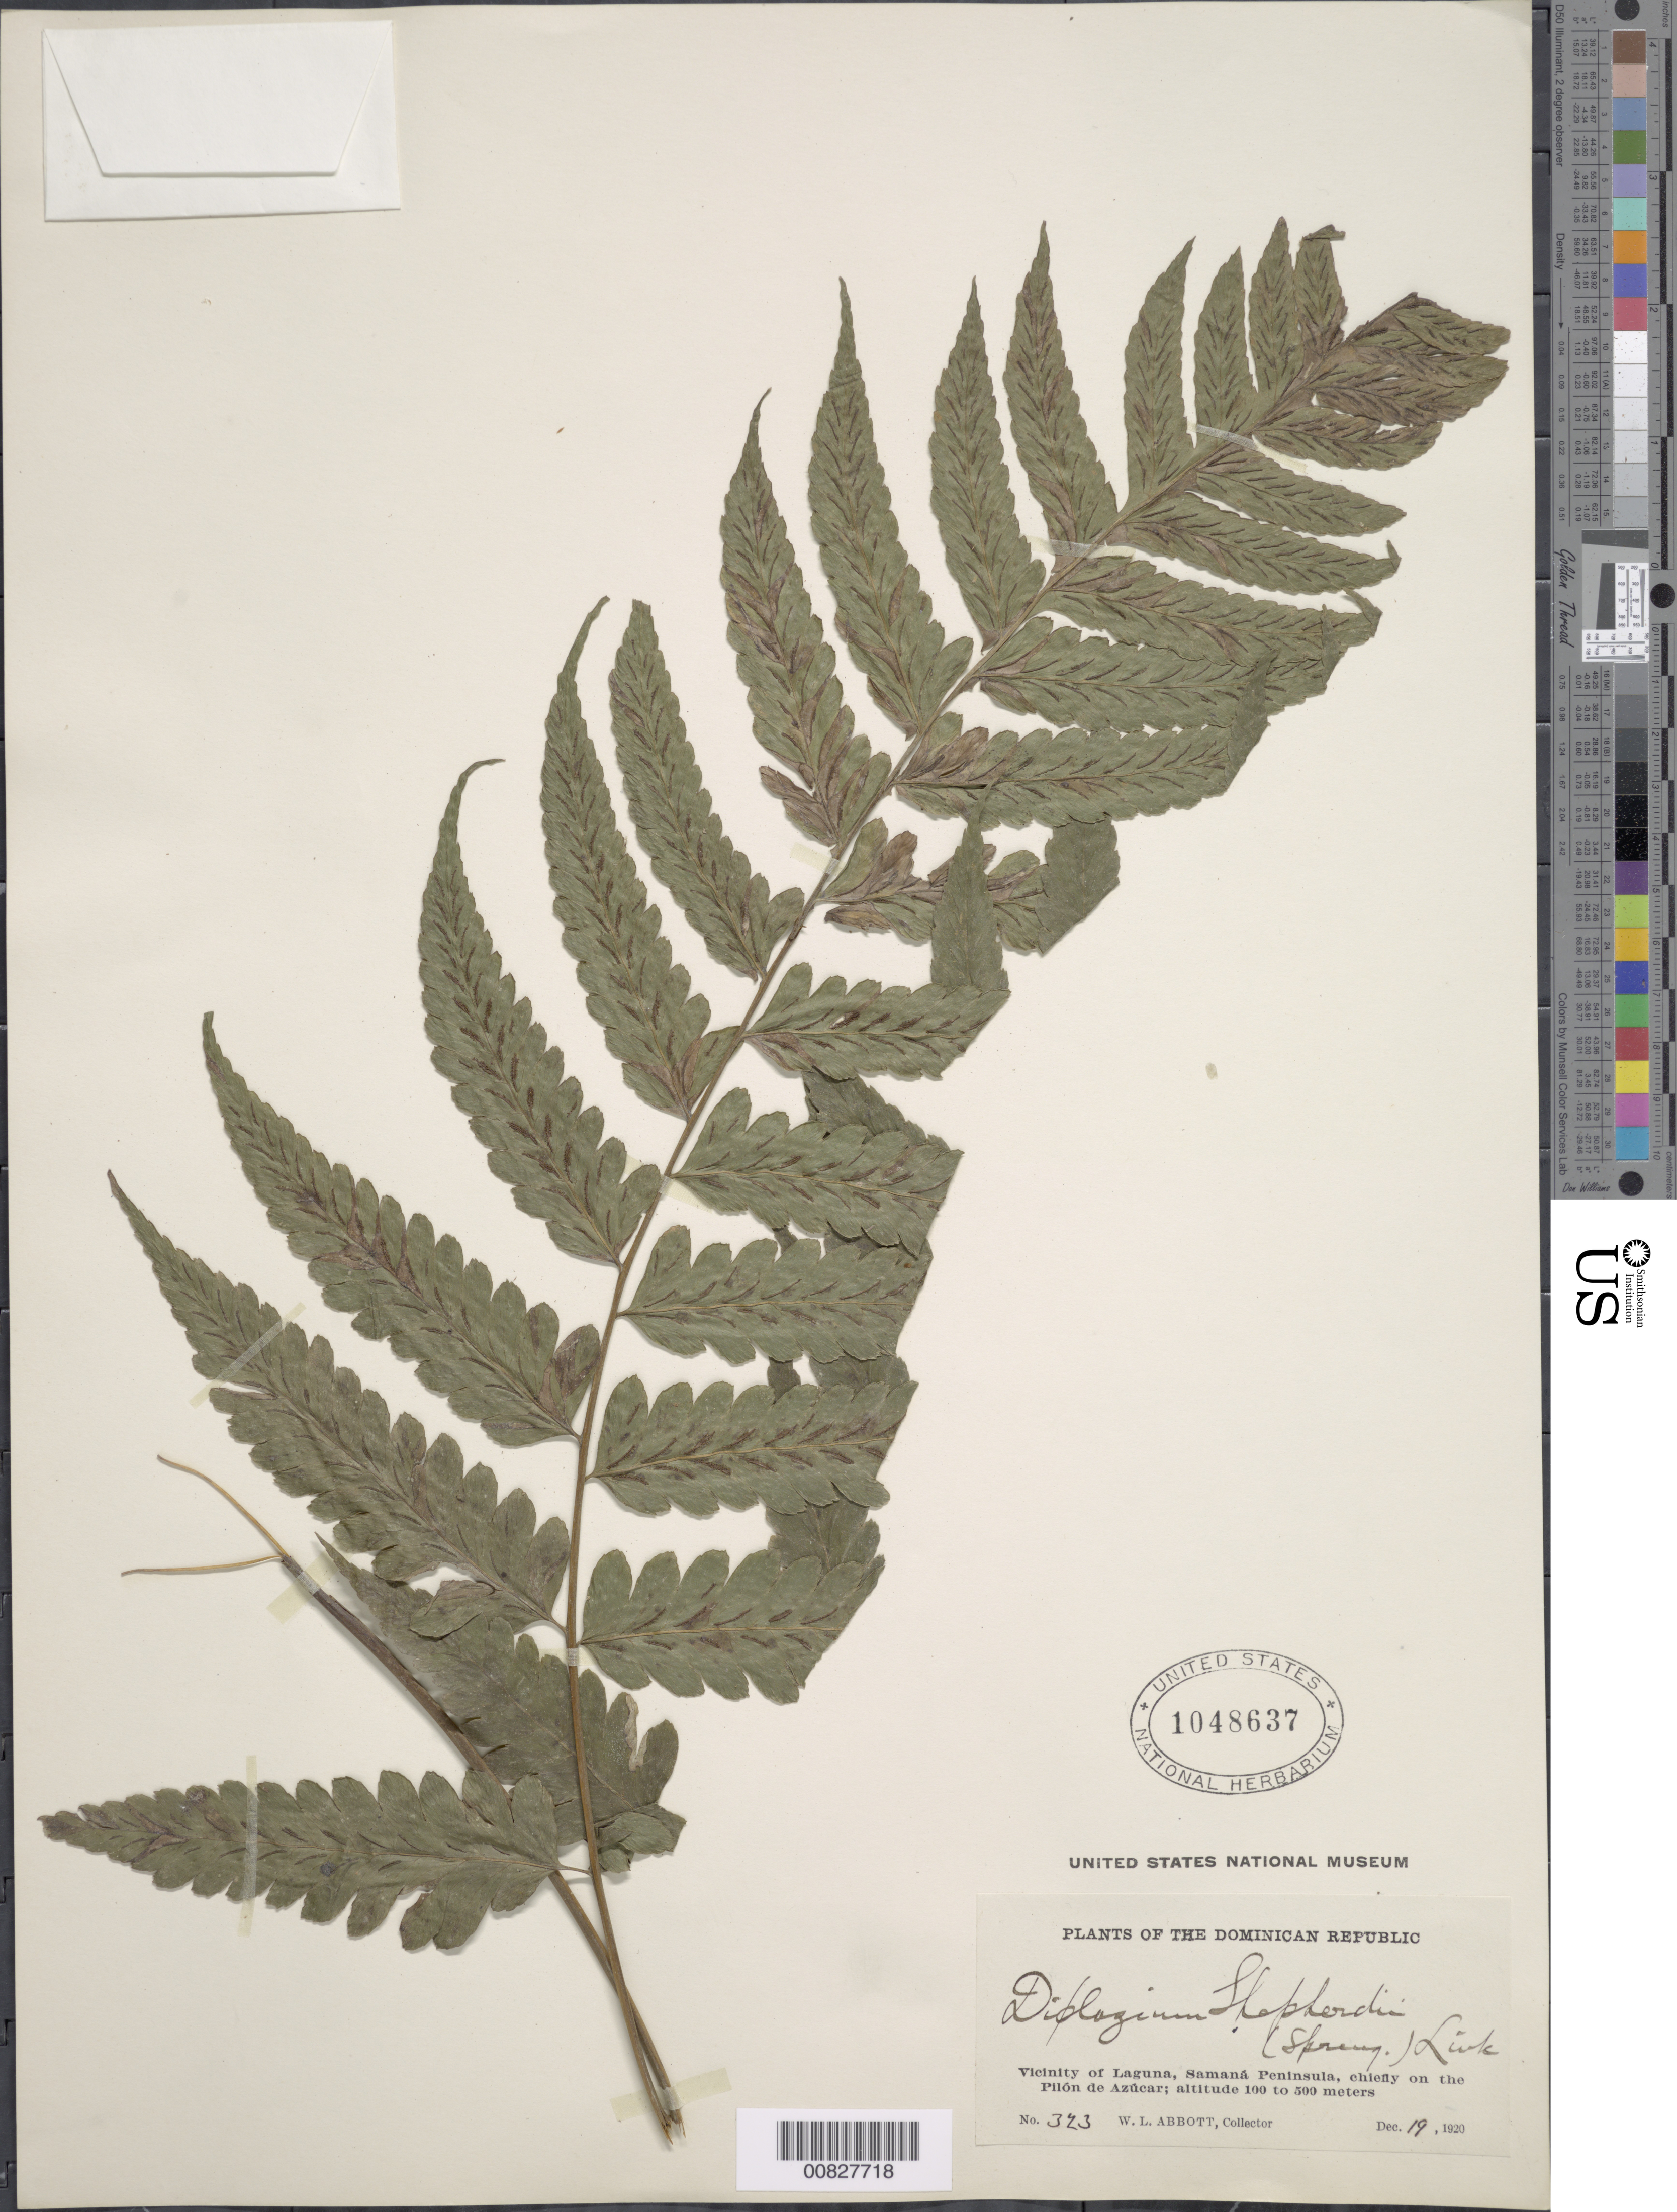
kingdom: Plantae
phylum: Tracheophyta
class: Polypodiopsida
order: Polypodiales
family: Athyriaceae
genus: Diplazium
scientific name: Diplazium cristatum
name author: (Desr.) Alston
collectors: W. L. Abbott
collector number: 323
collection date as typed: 19 Dec 1920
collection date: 1920-12-19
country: Dominican Republic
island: Hispaniola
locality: Samaná Peninsula, vicinity of Laguna, chiefly on the Pilón de Azúcar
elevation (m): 100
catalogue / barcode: US 1048637